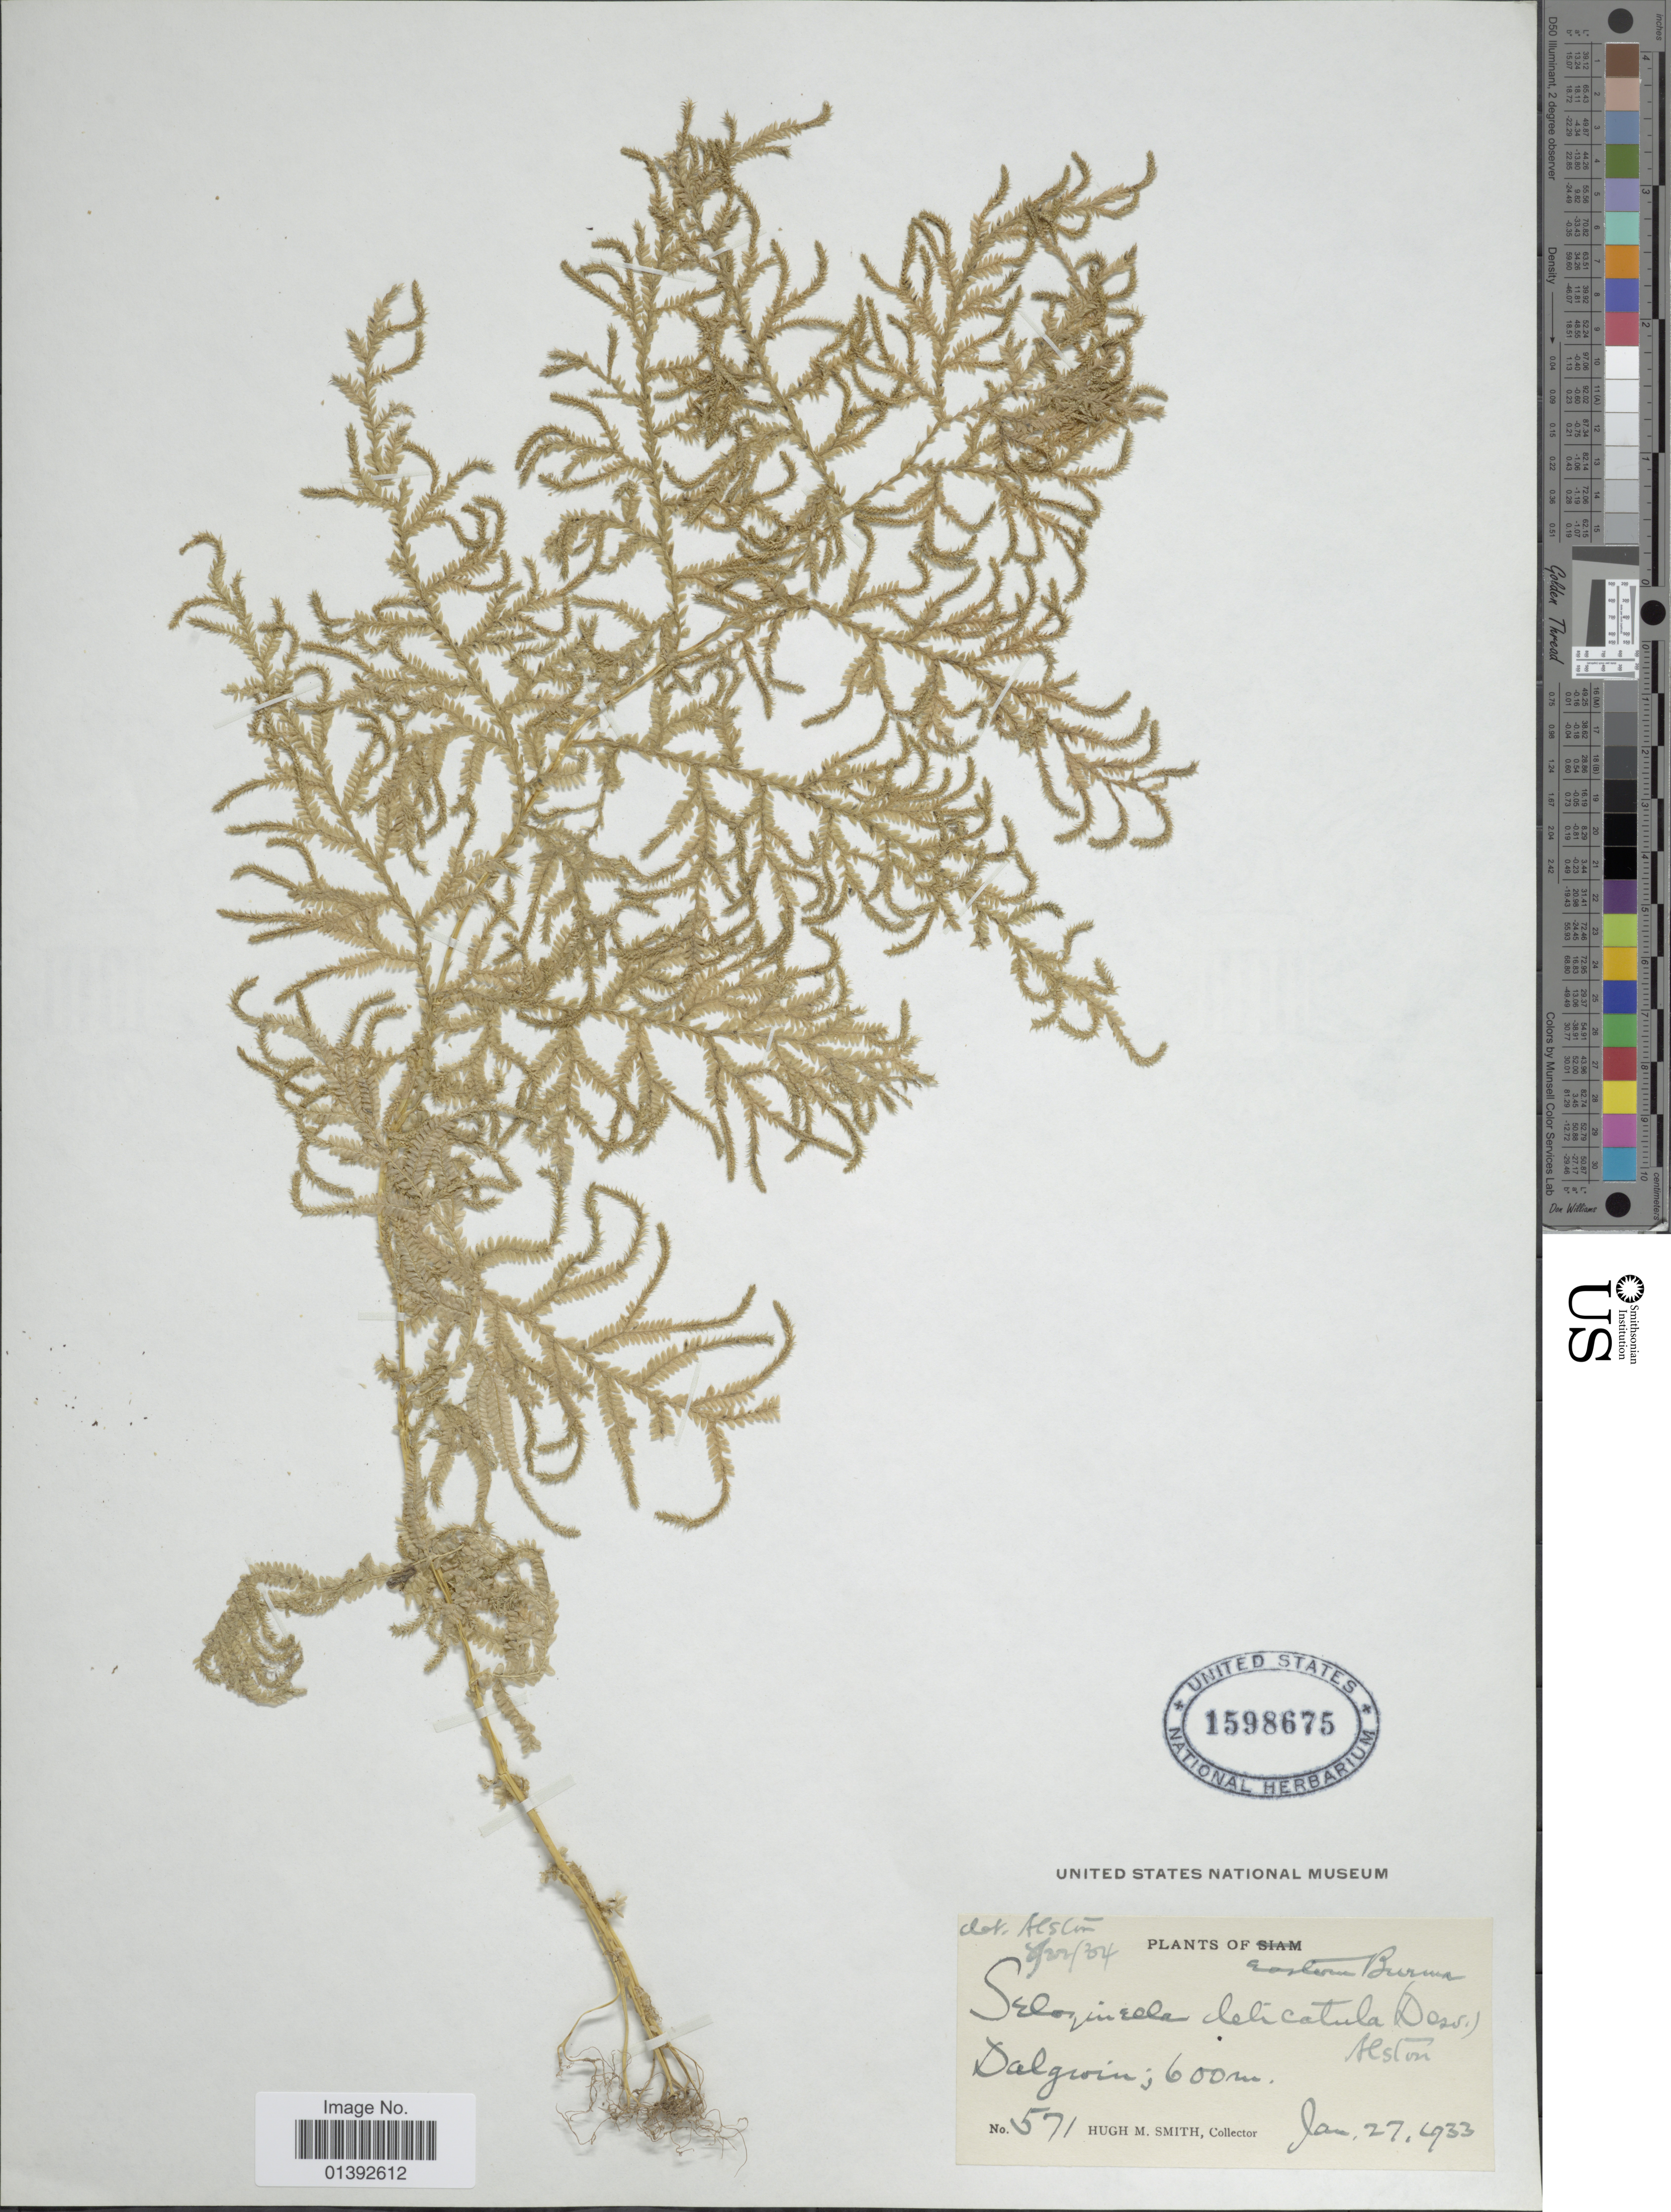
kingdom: Plantae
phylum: Tracheophyta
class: Lycopodiopsida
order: Selaginellales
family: Selaginellaceae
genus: Selaginella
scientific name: Selaginella delicatula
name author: (Desv.) Alston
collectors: H. M. Smith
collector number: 571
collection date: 1933-01-27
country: Myanmar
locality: Eastern Burma, Dalgroin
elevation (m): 600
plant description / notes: No precise locality correction needed.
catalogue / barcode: US 1598675